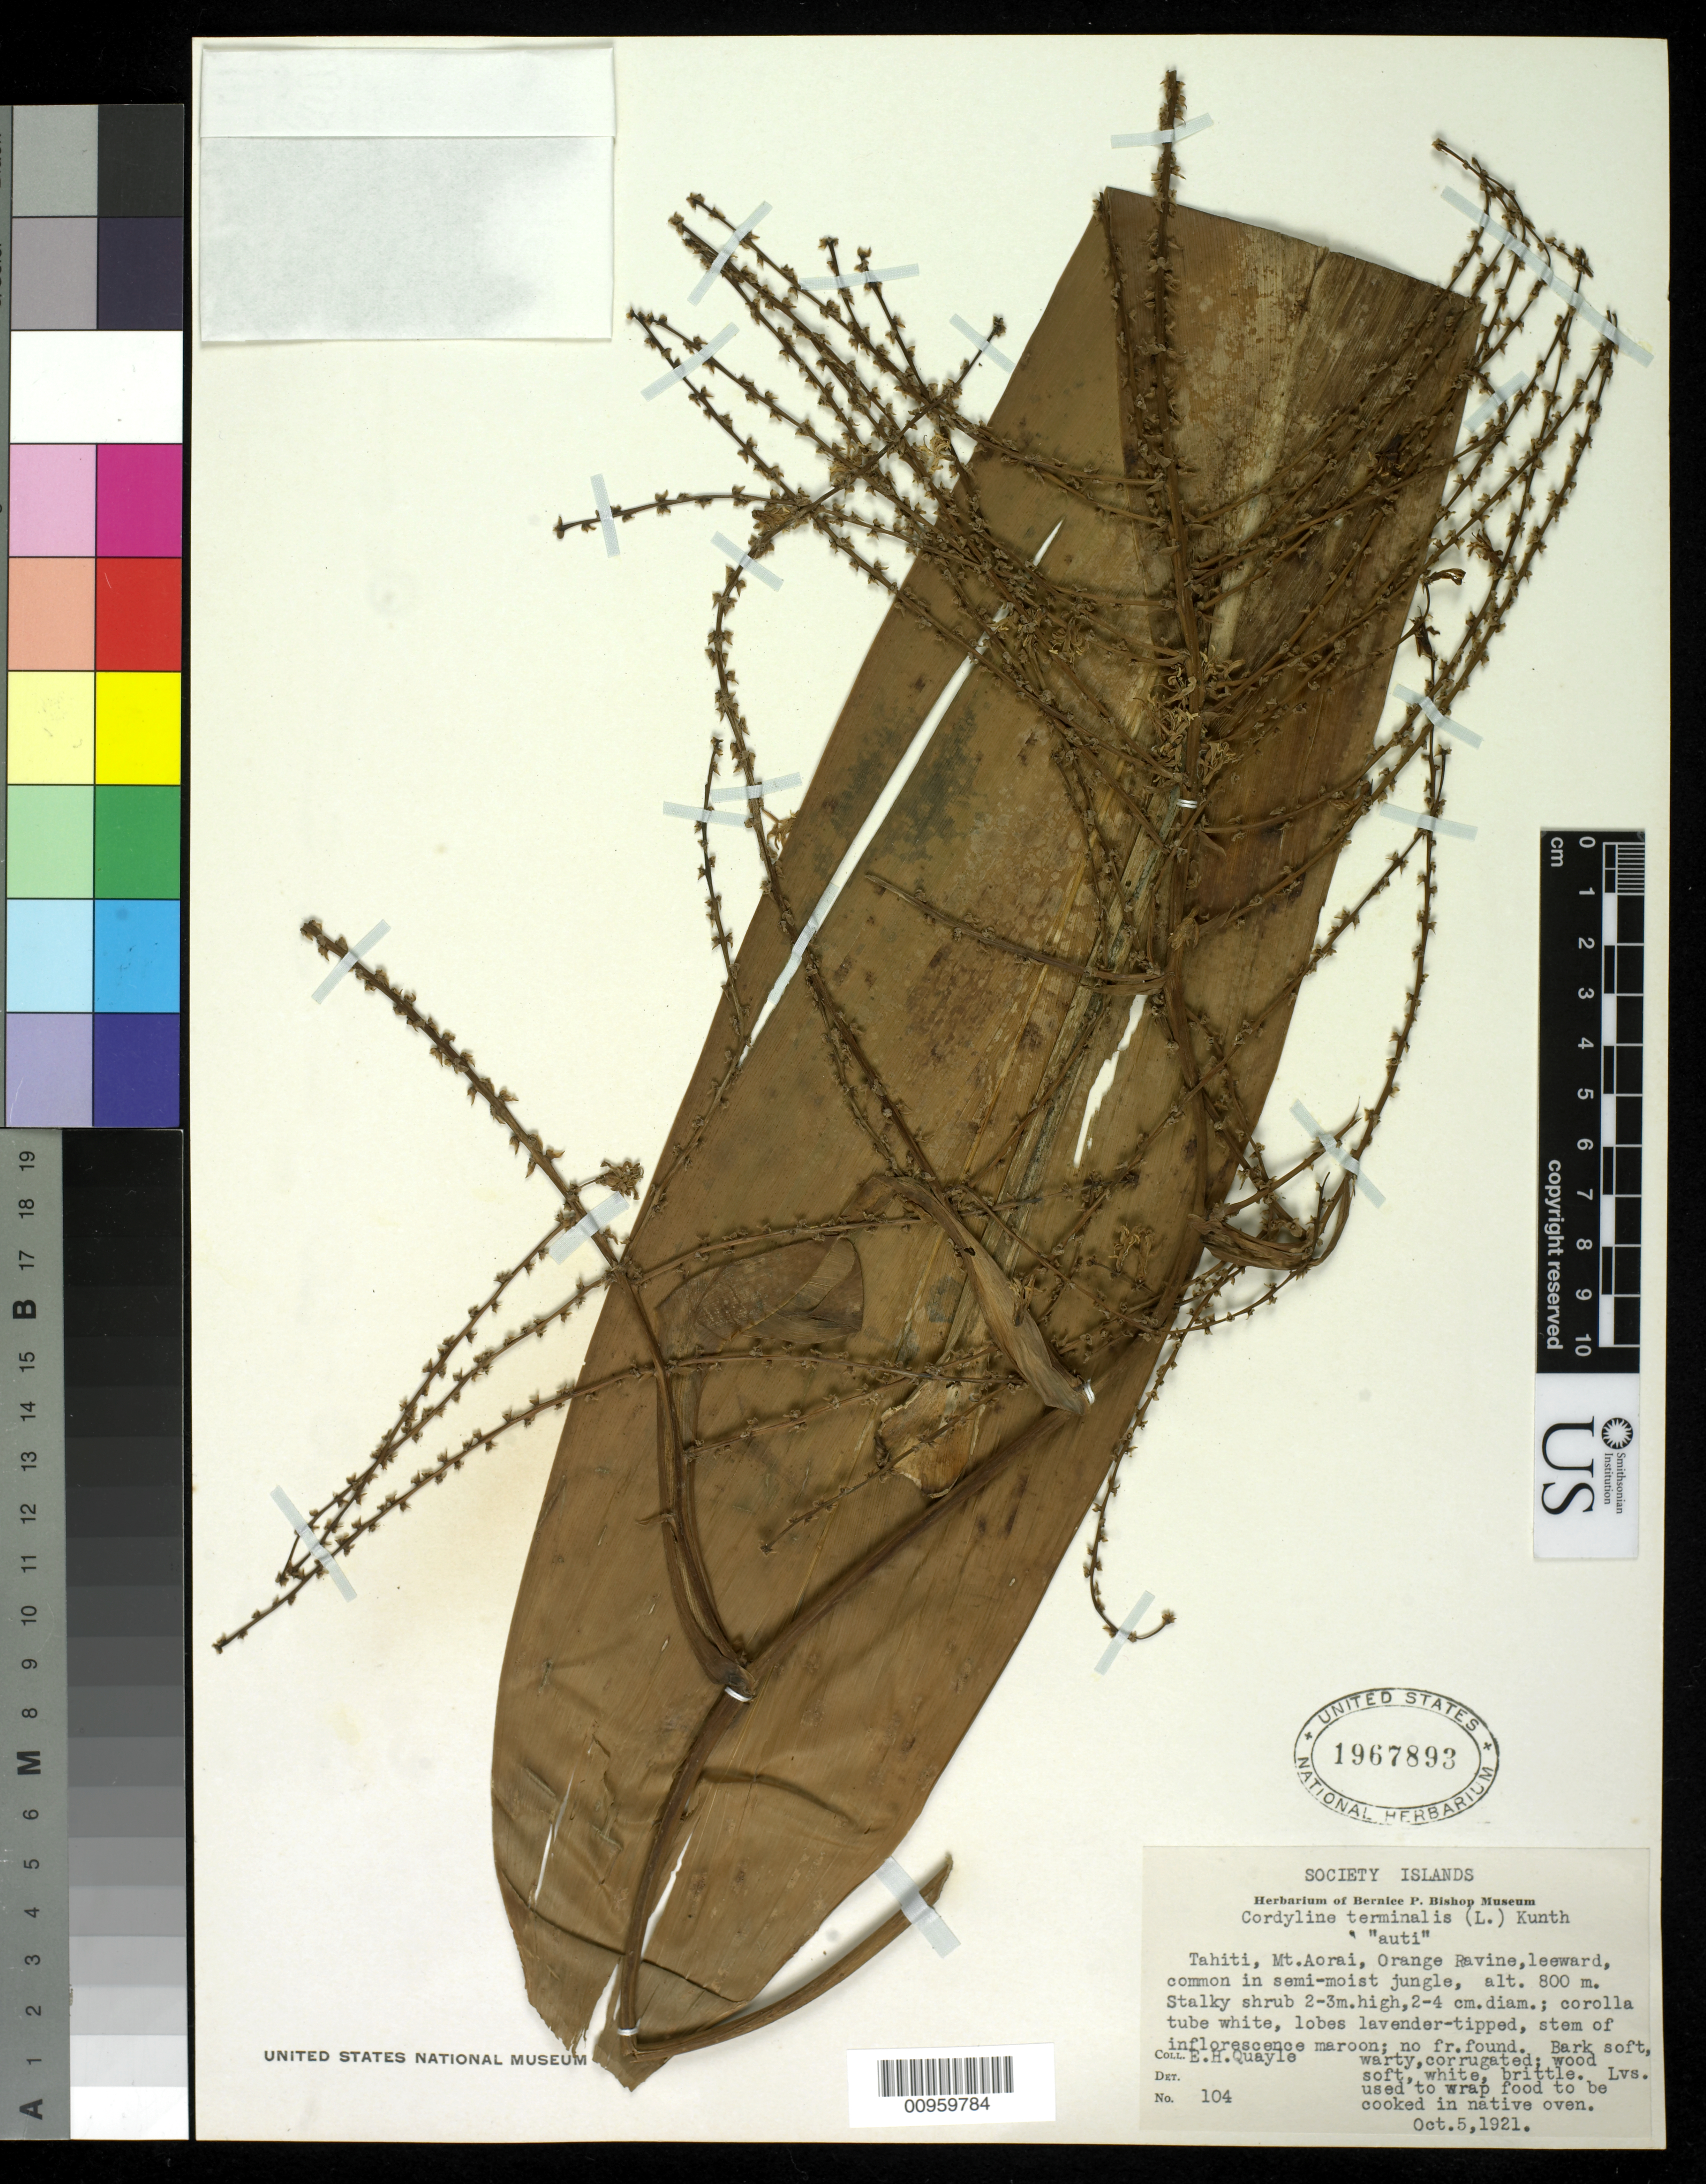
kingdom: Plantae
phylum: Tracheophyta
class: Liliopsida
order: Asparagales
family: Asparagaceae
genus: Cordyline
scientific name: Cordyline terminalis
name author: (L.) Kunth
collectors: E. Quayle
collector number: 104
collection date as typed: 05 Oct 1921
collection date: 1921-10-05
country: French Polynesia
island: Tahiti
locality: Mt. Aorai, Orange Ravine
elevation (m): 800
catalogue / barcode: US 1967893